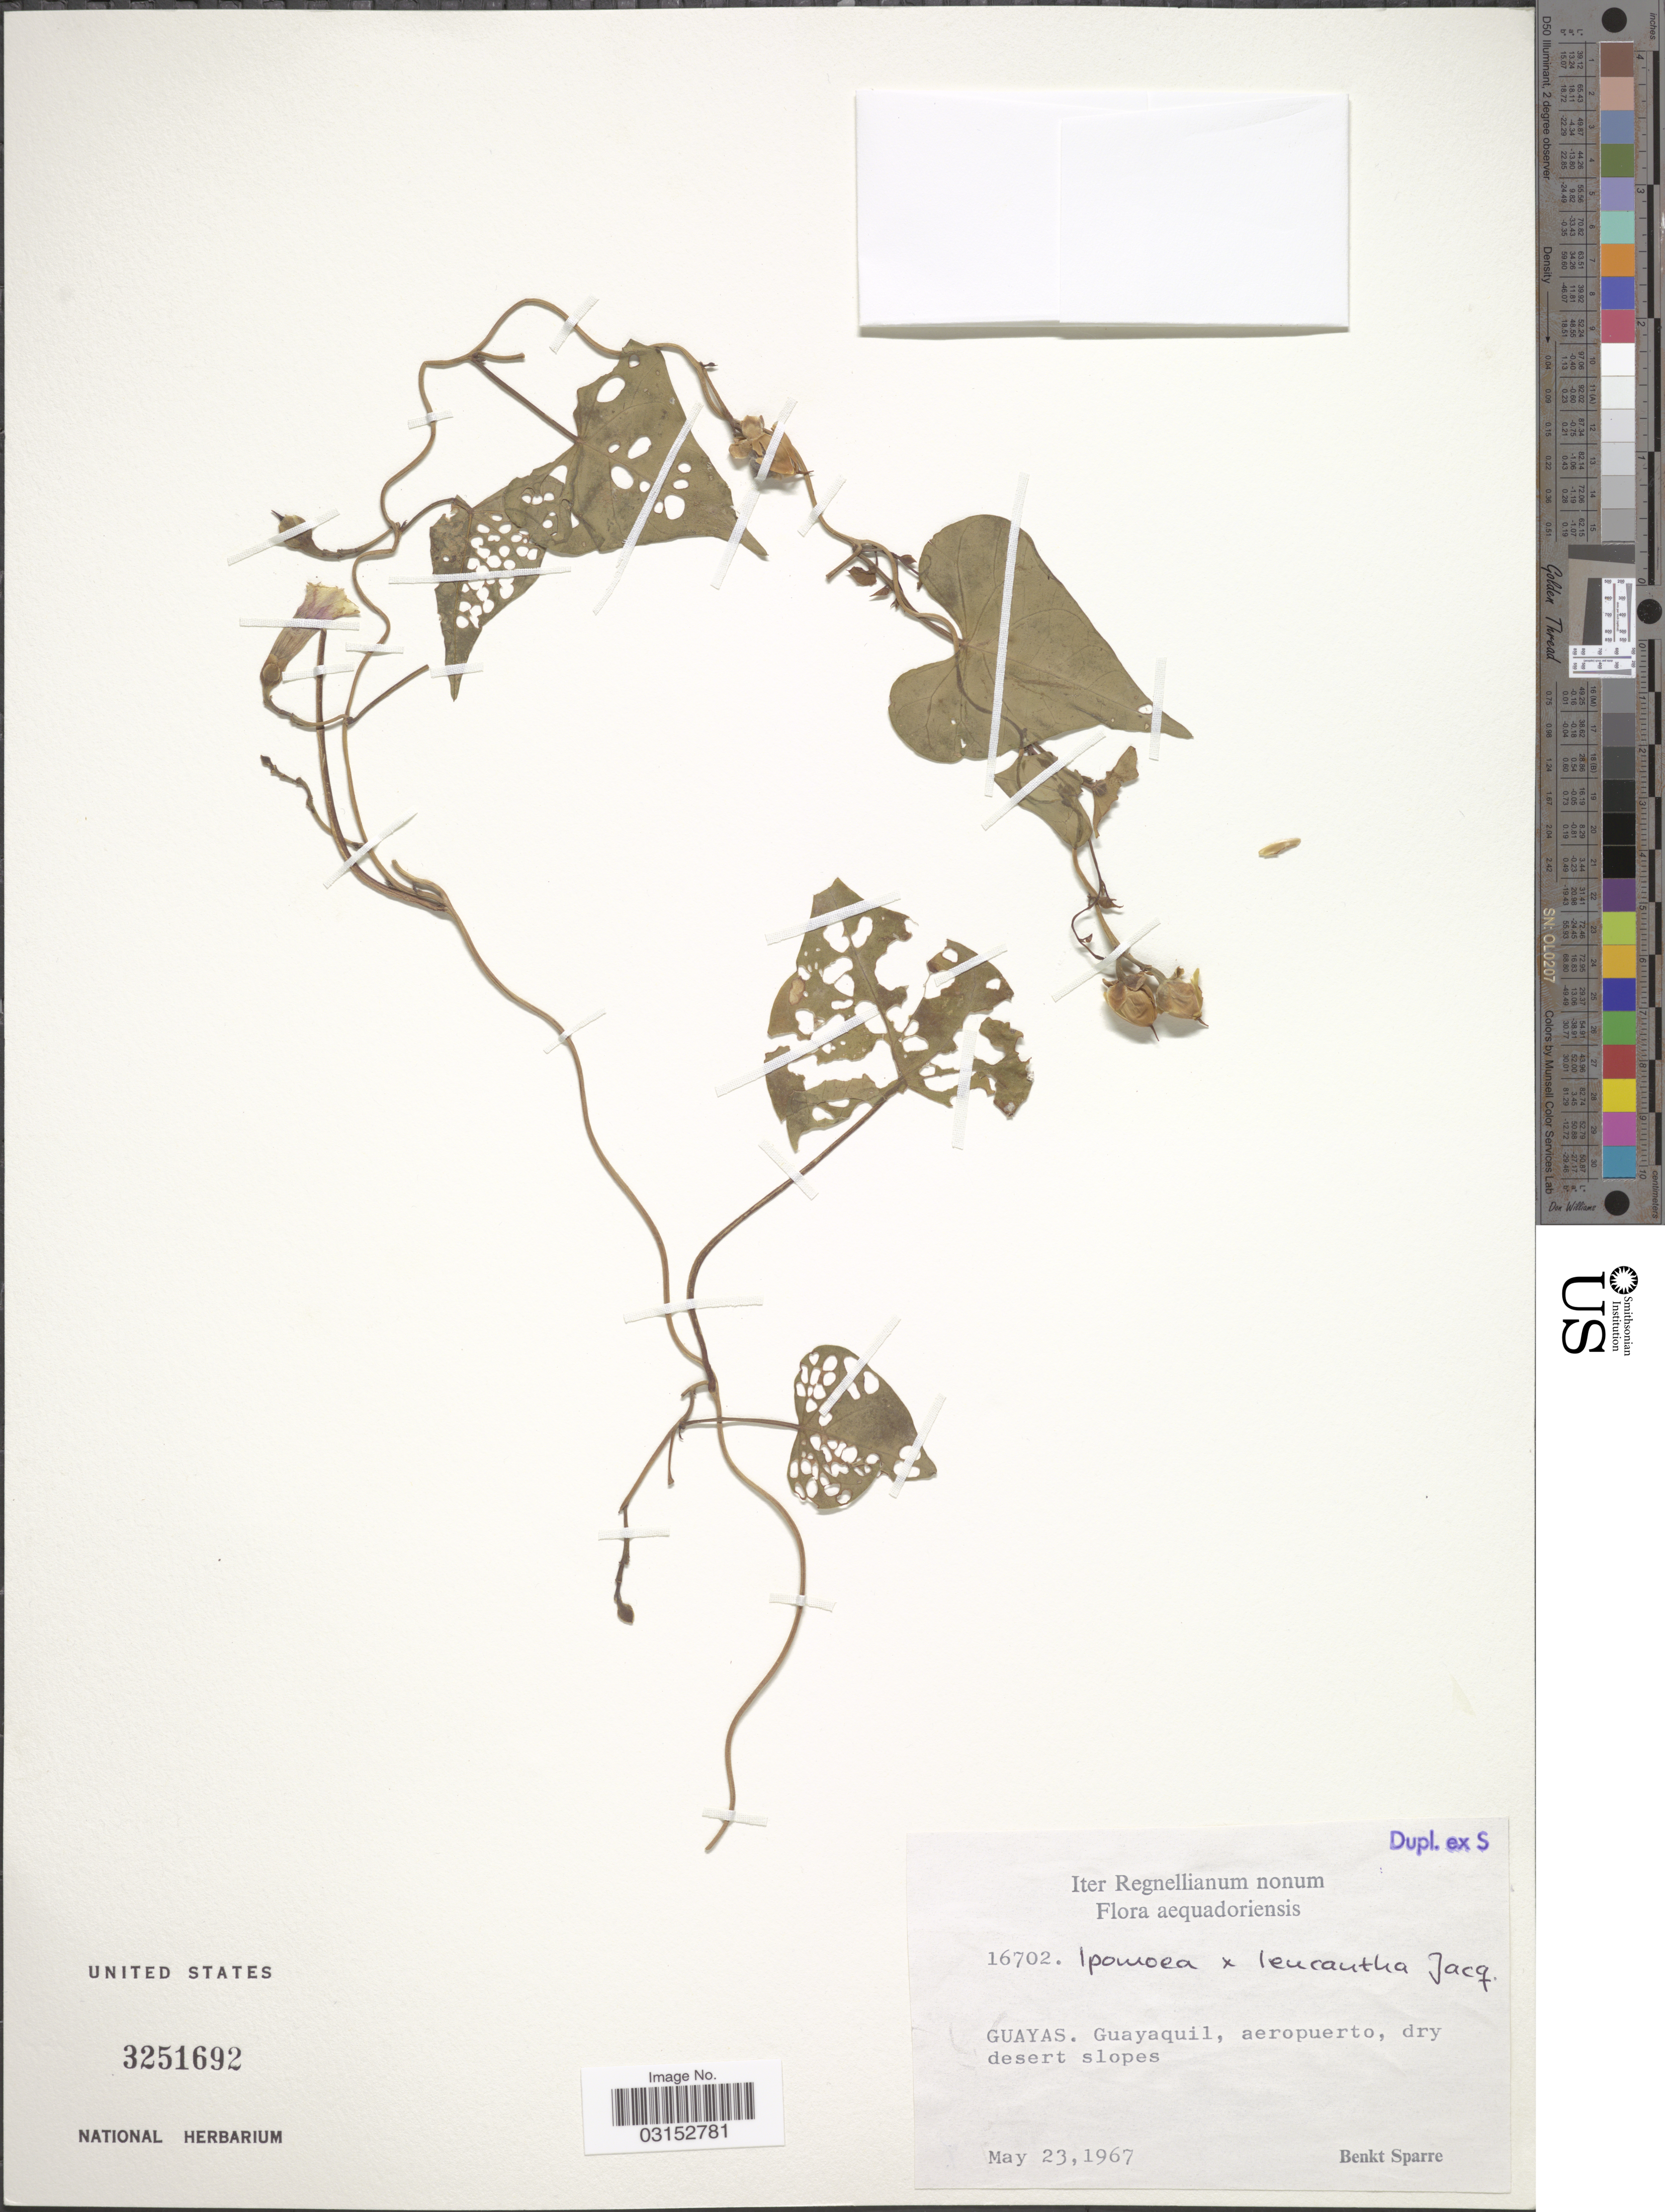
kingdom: Plantae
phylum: Tracheophyta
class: Magnoliopsida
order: Solanales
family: Convolvulaceae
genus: Ipomoea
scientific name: Ipomoea leucantha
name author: Jacq.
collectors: B. Sparre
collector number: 16702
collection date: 1967-05-23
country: Ecuador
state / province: Guayas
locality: Guayaquil, aeropuerto, dry desert slopes.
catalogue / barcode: US 3251692